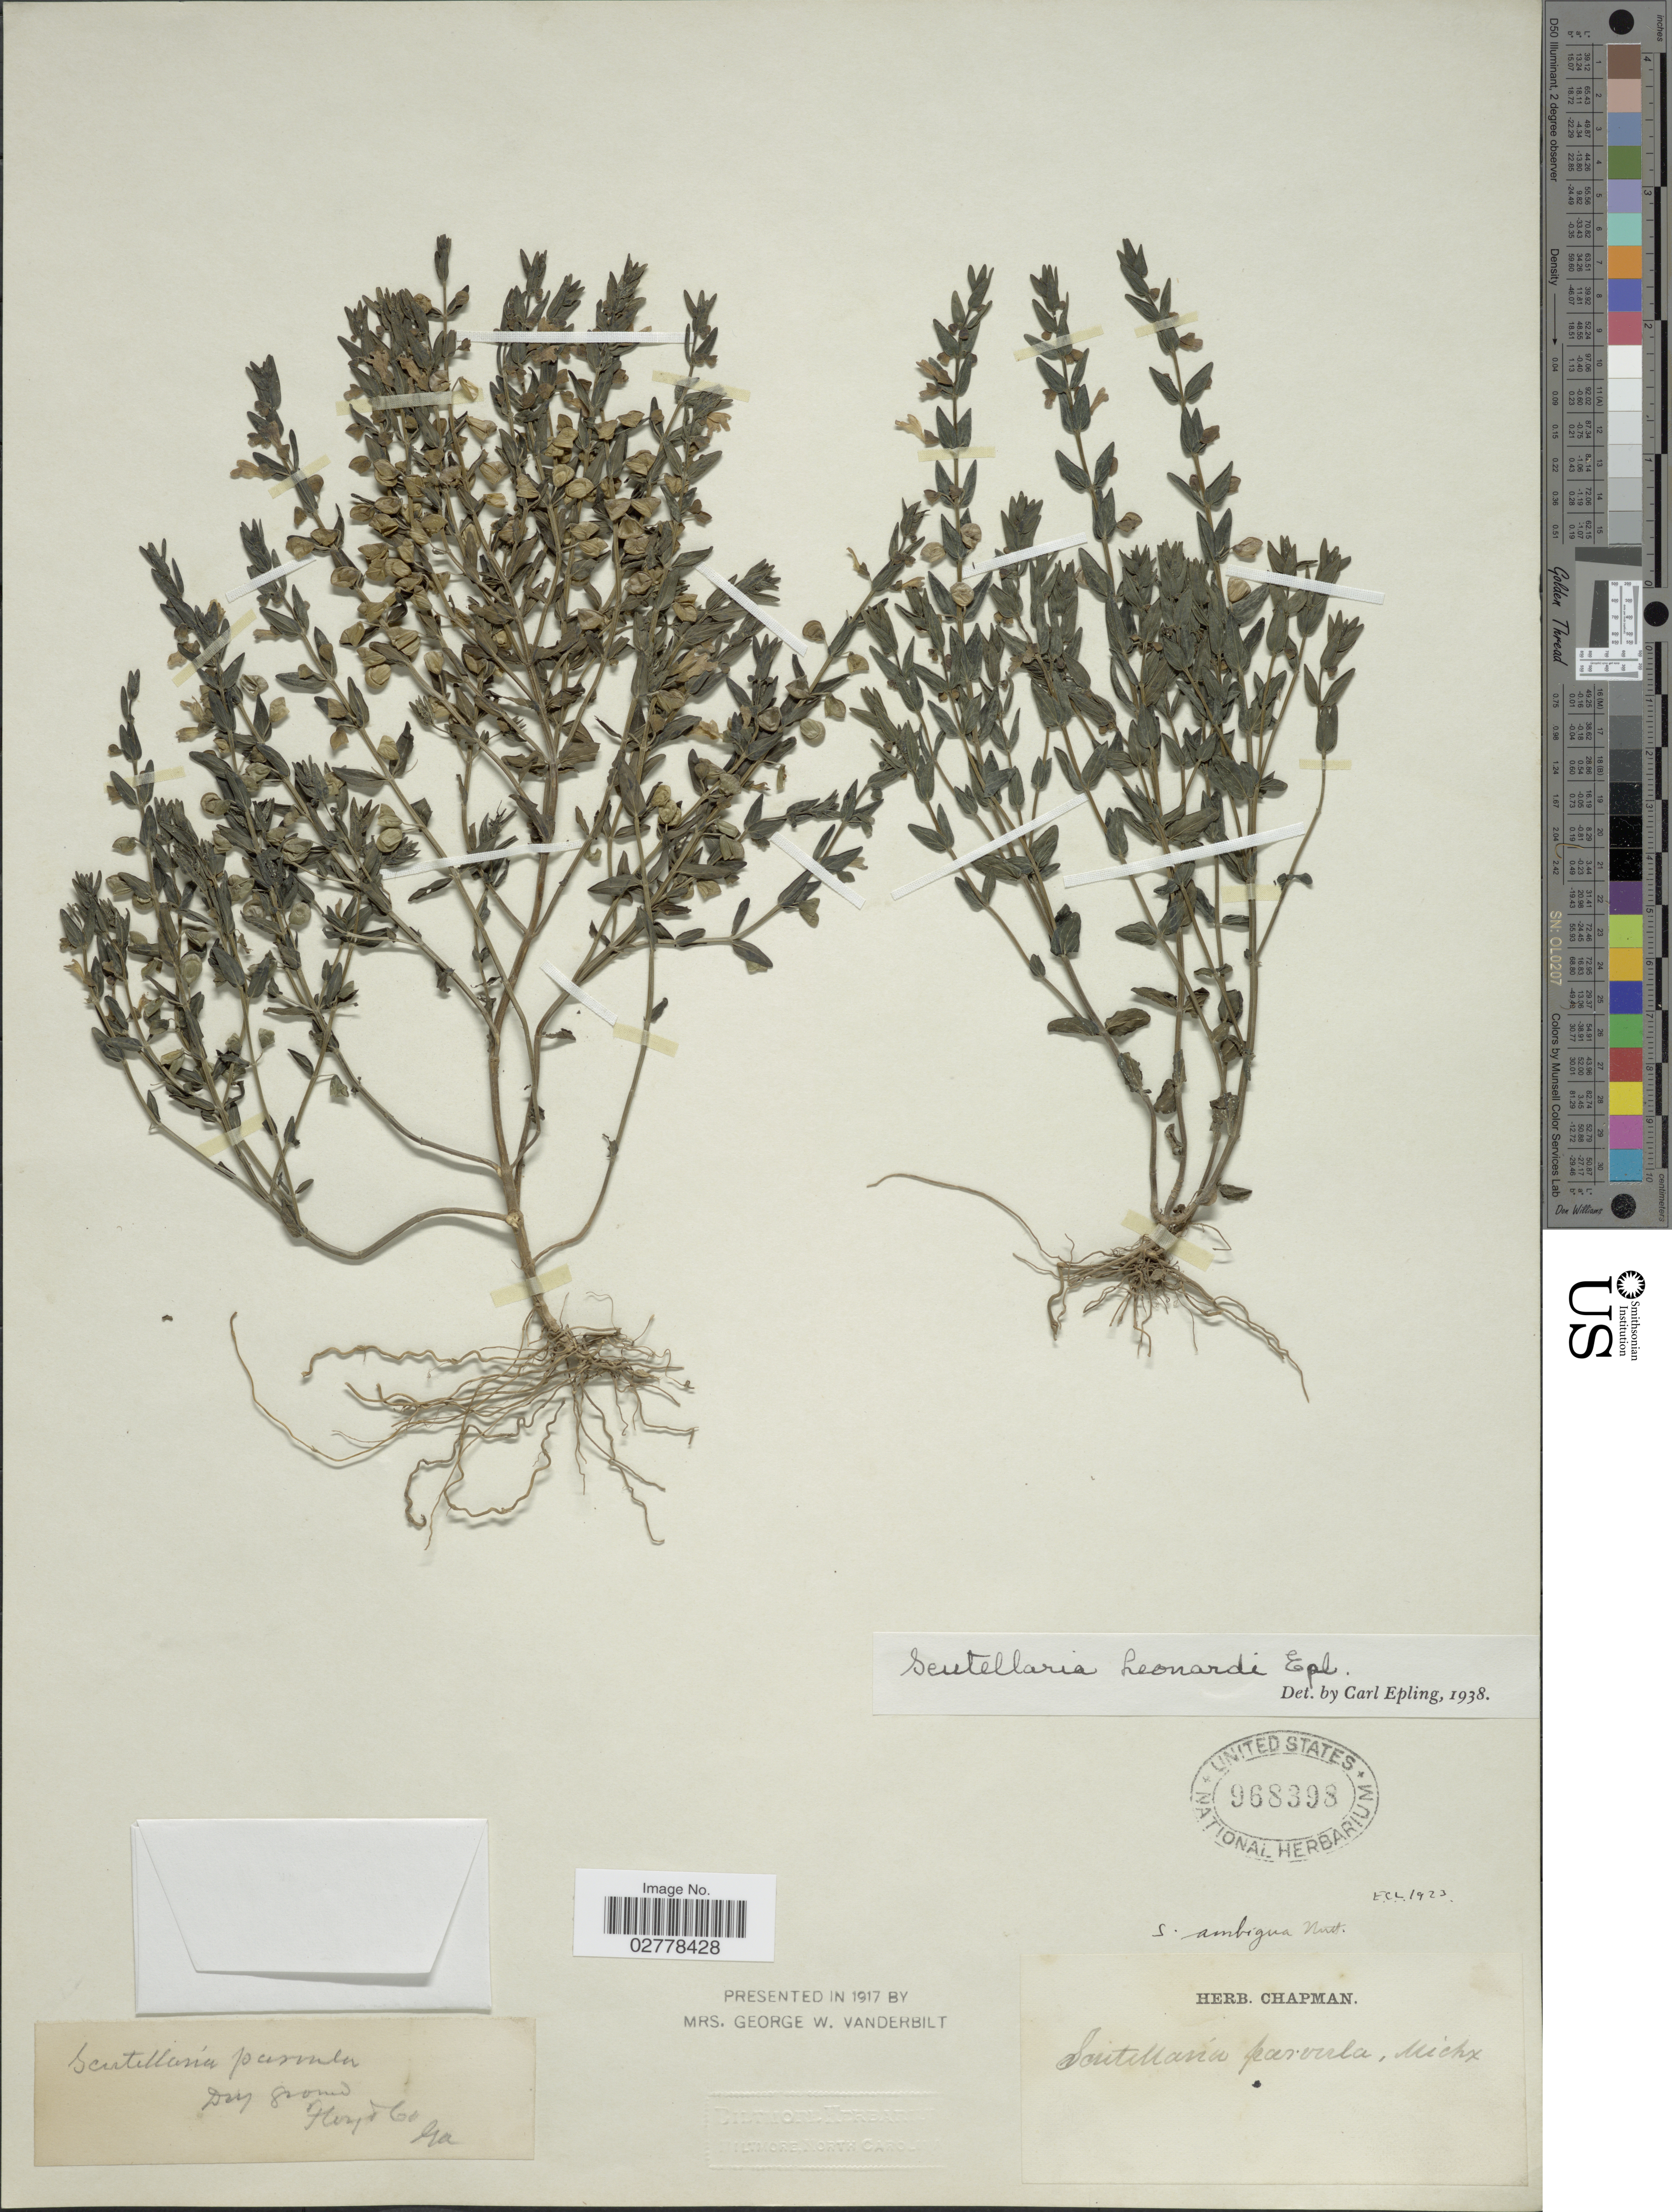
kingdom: Plantae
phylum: Tracheophyta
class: Magnoliopsida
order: Lamiales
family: Lamiaceae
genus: Scutellaria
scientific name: Scutellaria leonardii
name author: Epling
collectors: ex herb. Chapman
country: United States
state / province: Georgia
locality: Floyd Co.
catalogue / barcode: US 968398